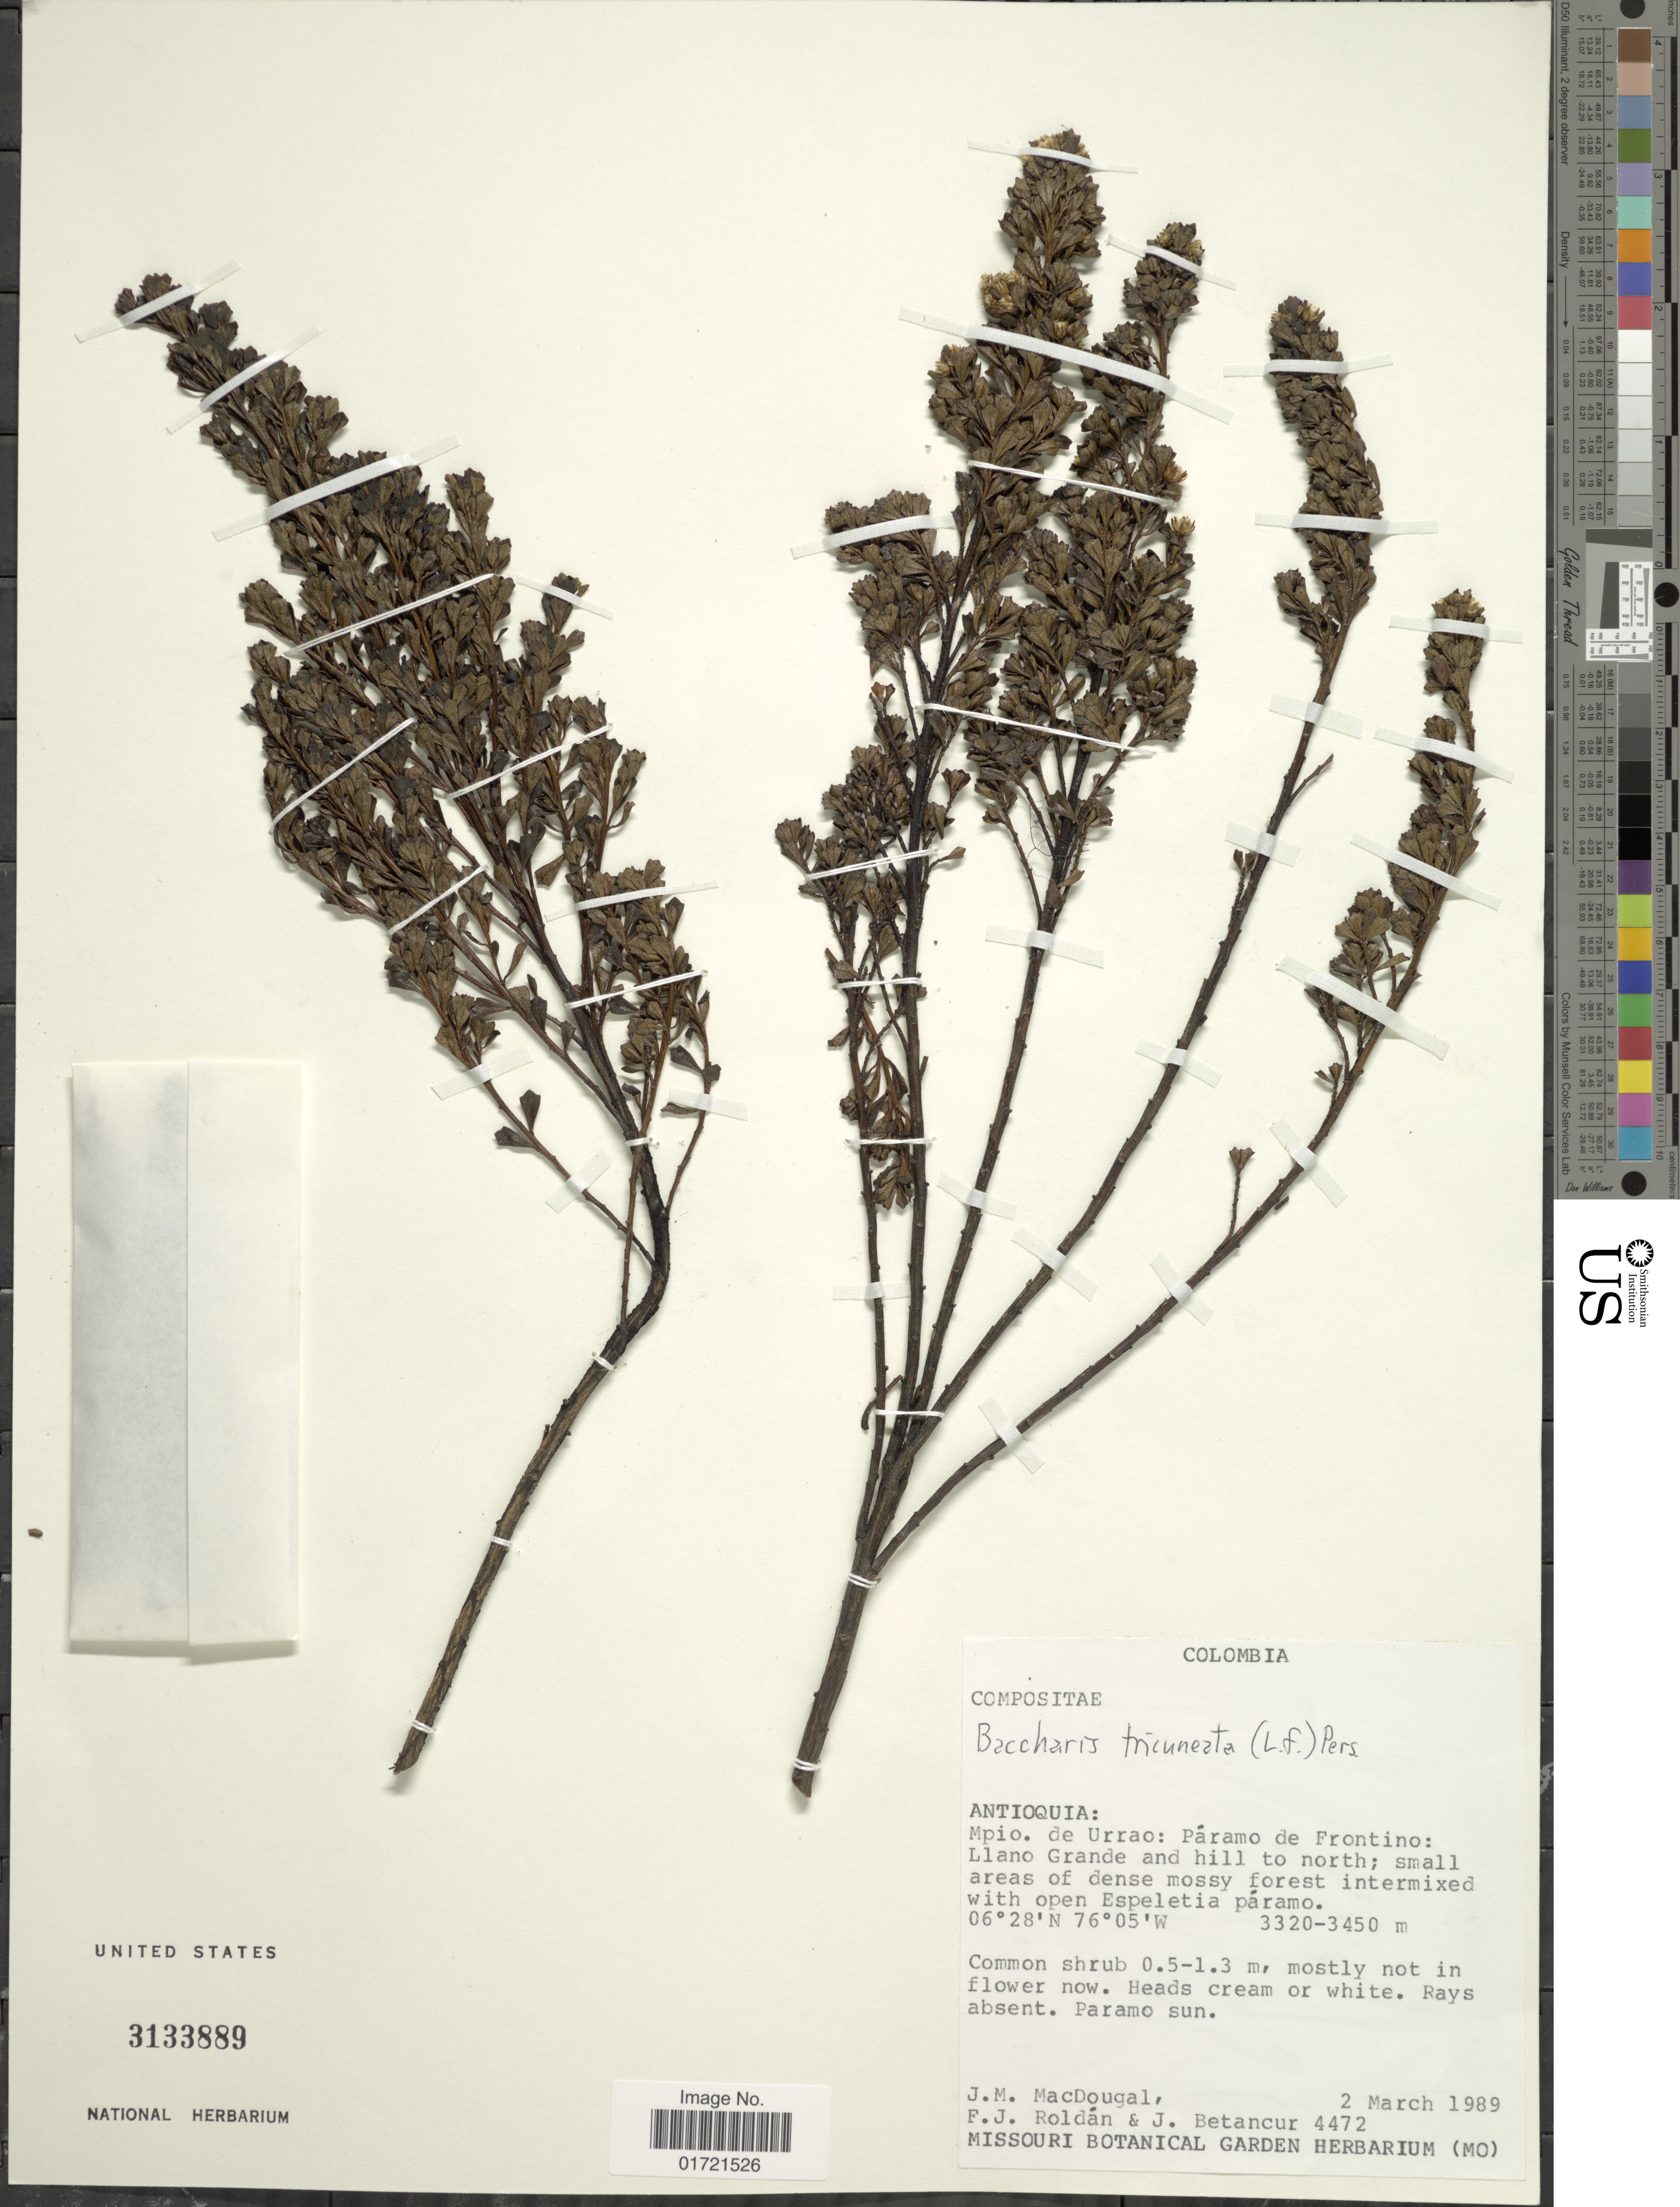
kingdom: Plantae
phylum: Tracheophyta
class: Magnoliopsida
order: Asterales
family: Asteraceae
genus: Baccharis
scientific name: Baccharis tricuneata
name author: (L. f.) Pers.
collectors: J. M. MacDougal, F. J. Roldán & J. Betancur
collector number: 4472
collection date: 1989-03-02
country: Colombia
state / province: Antioquia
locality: Mpio. de Urrao: Paramo de Frontino: Llano Grande and hill to north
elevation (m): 3320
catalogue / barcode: US 3133889